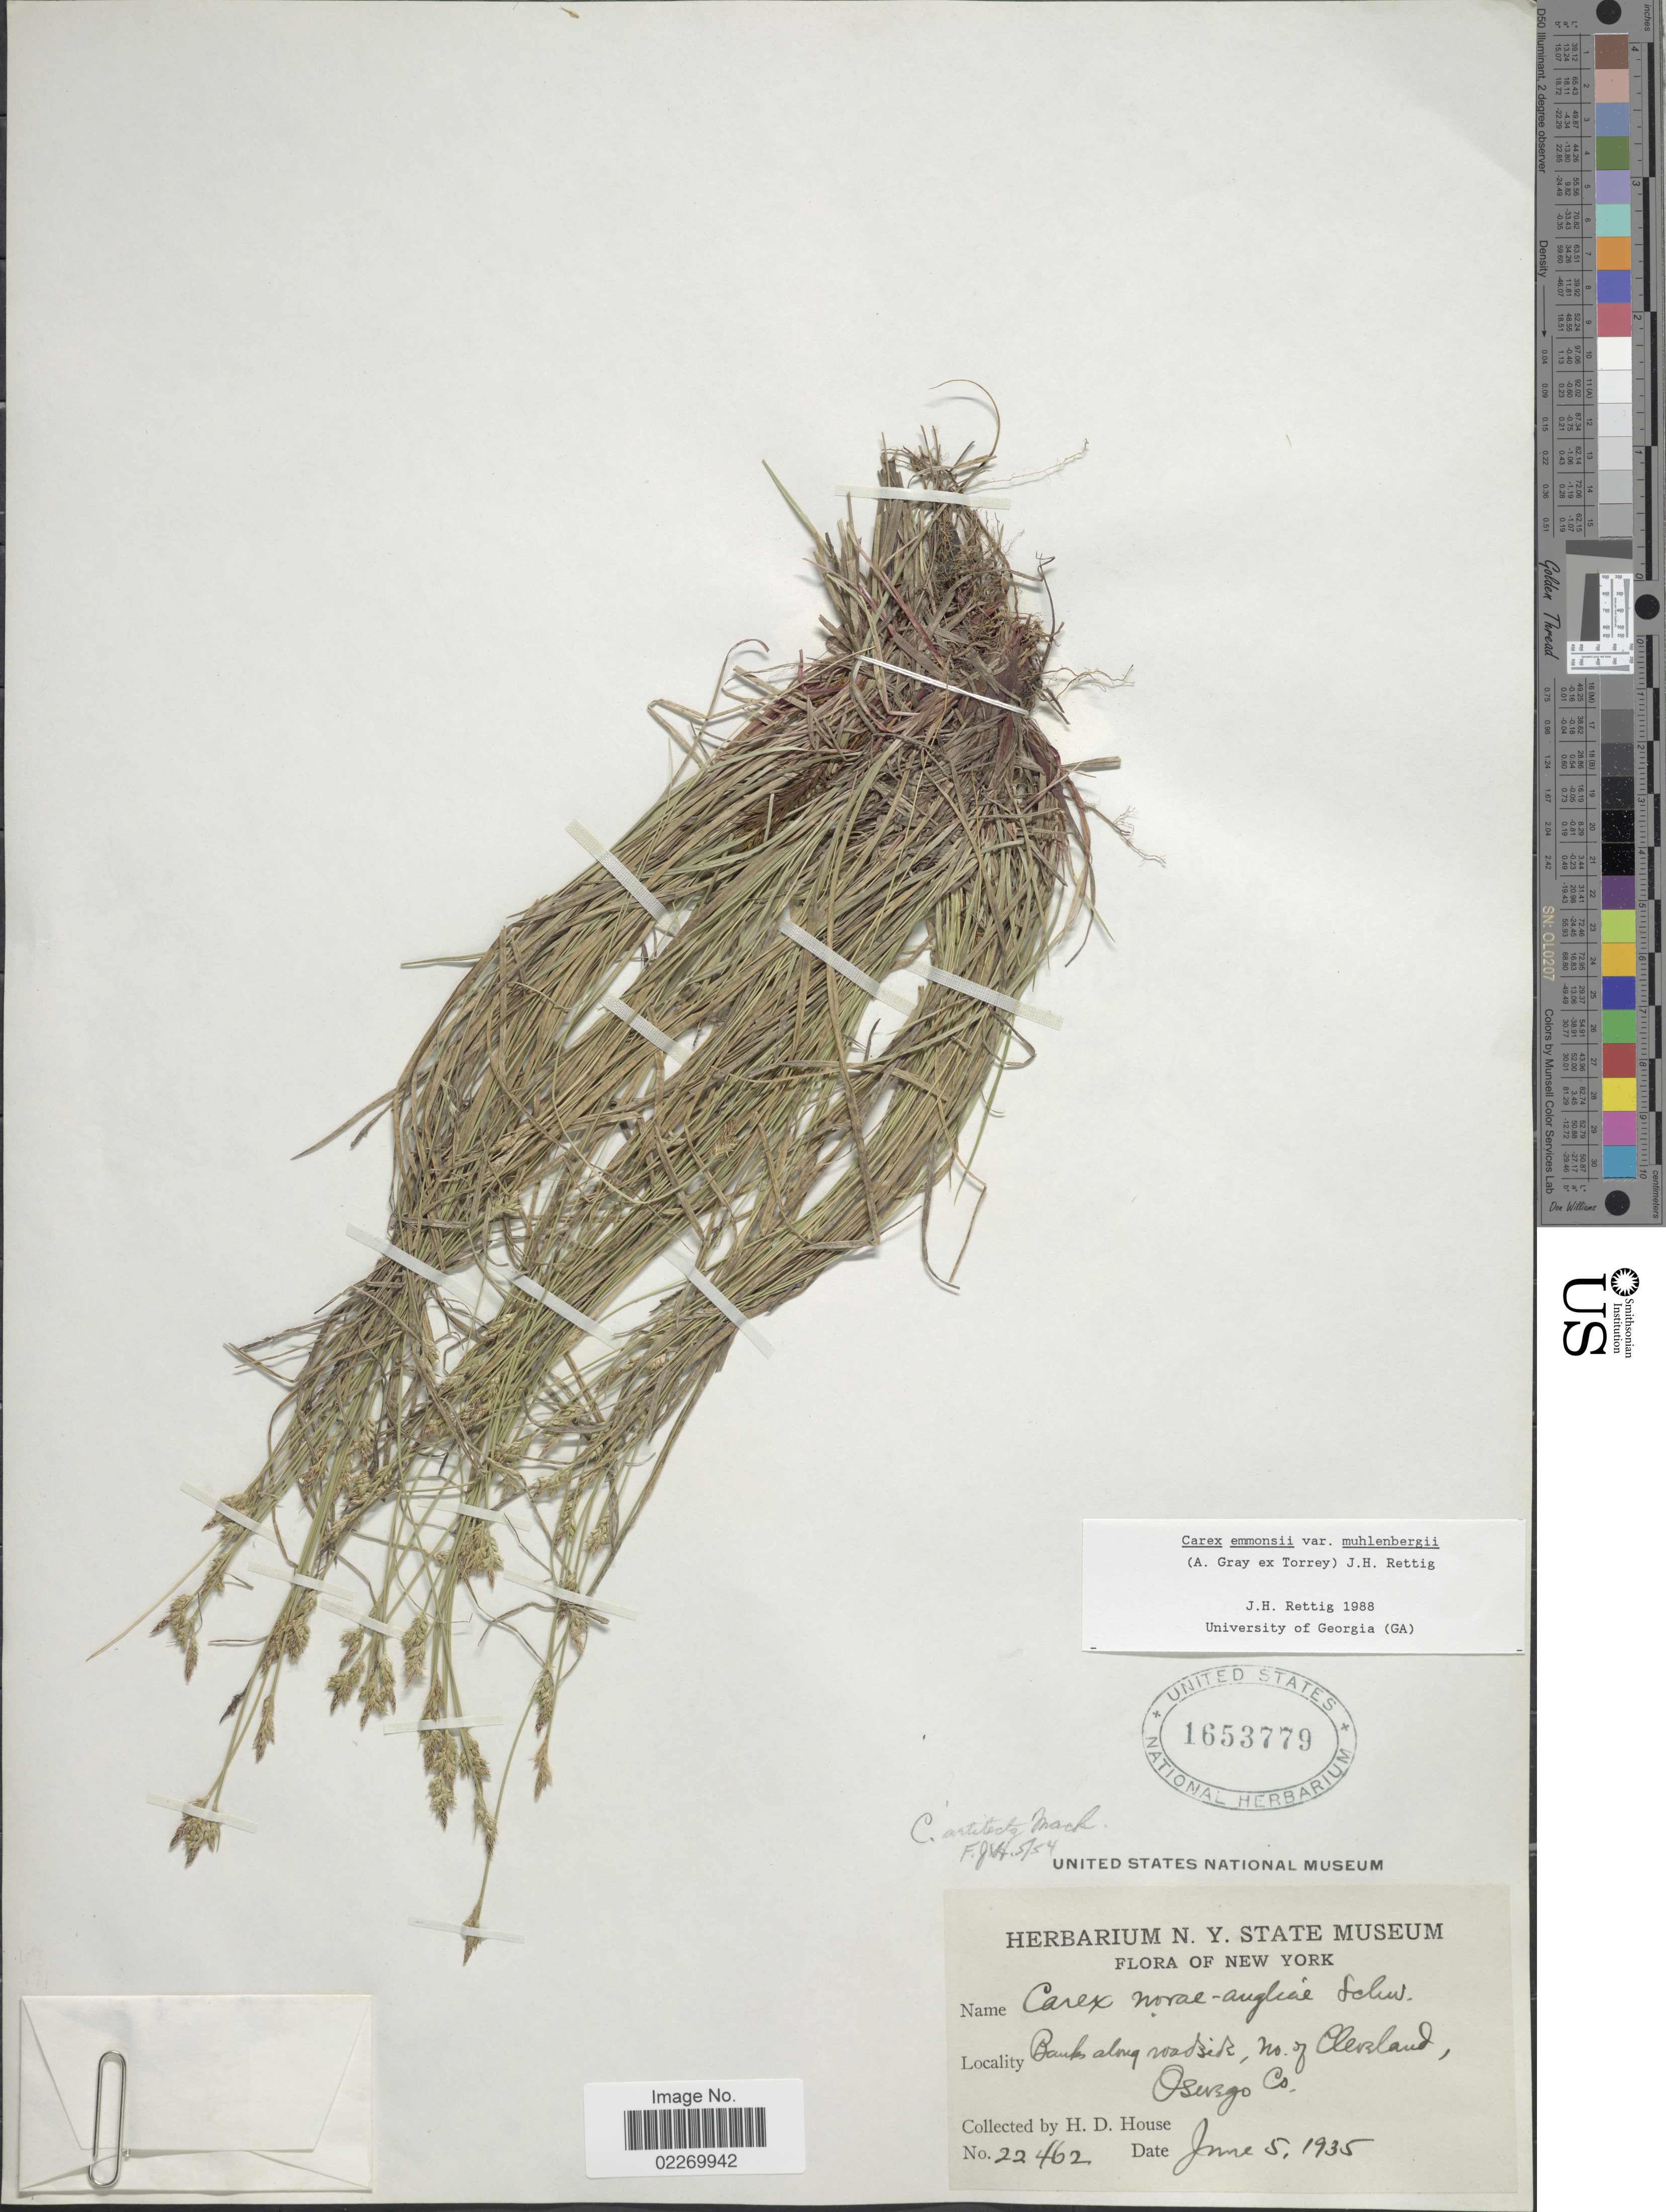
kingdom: Plantae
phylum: Tracheophyta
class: Liliopsida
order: Poales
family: Cyperaceae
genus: Carex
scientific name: Carex albicans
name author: Willd. ex Spreng.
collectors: H. D. House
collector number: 22462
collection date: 1935-06-05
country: United States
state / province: New York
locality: Banks along woodside, no. of Cleveland, Oswego Co.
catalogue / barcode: US 1653779